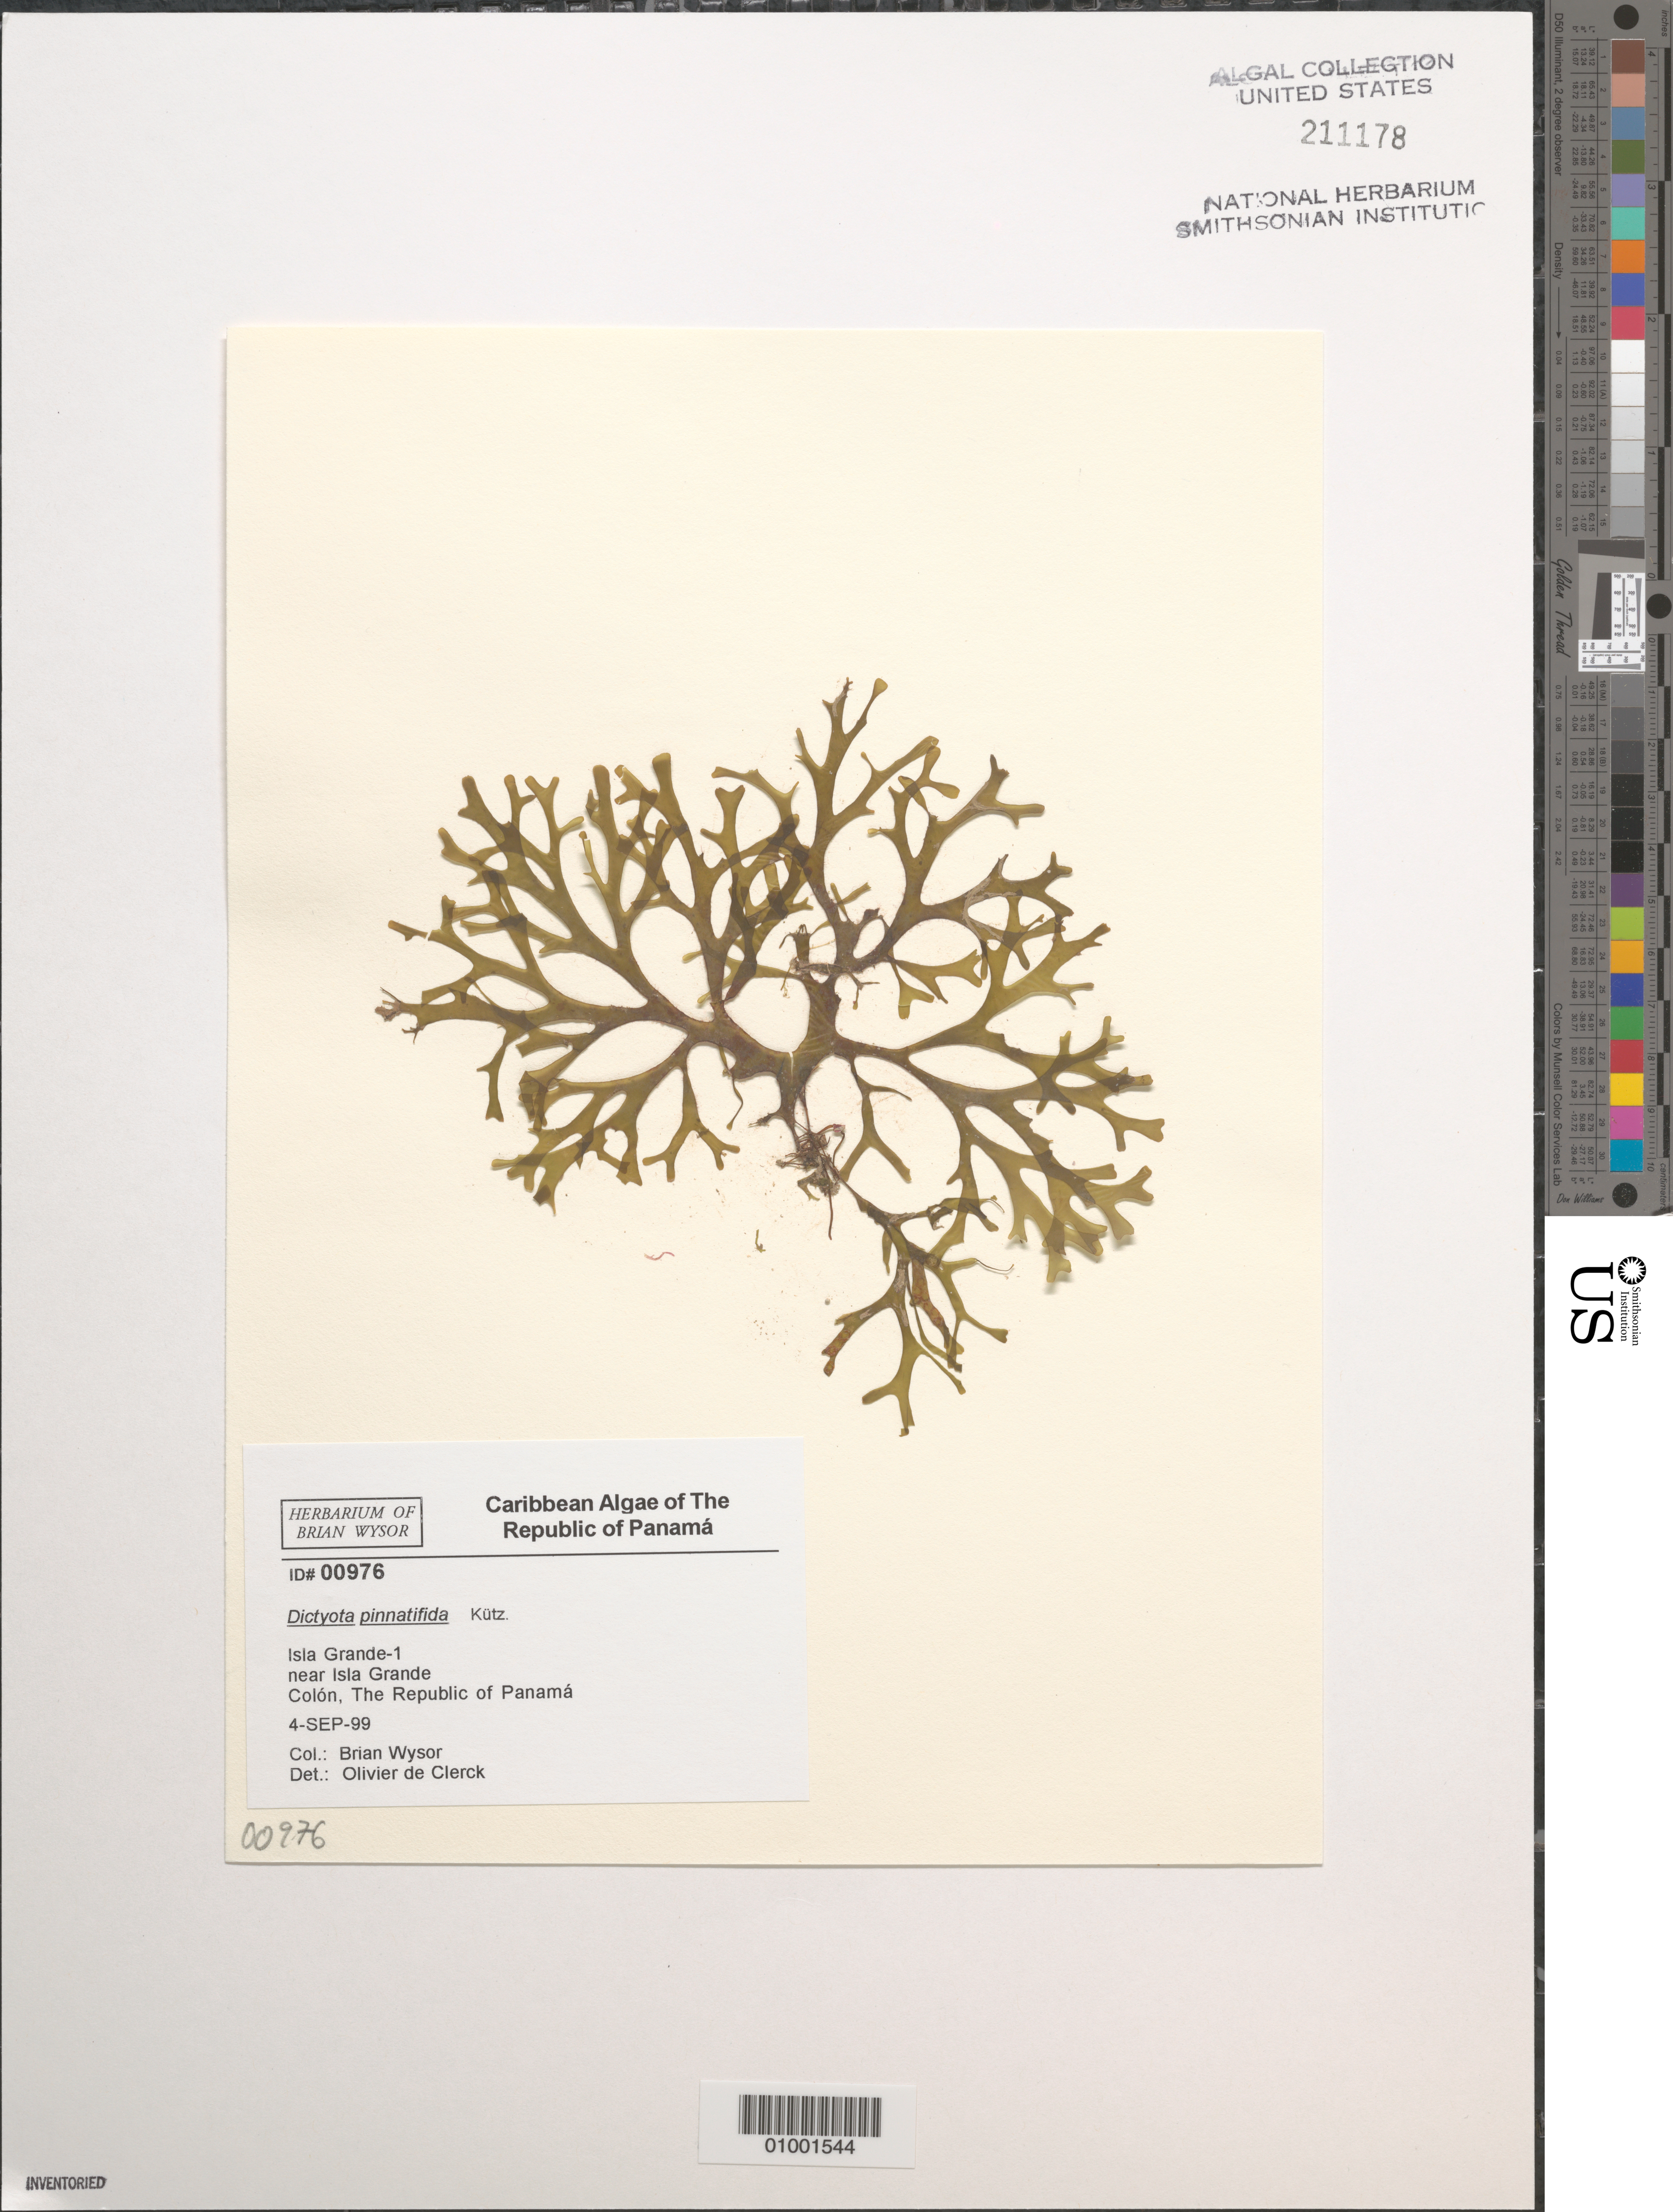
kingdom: Chromista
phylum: Ochrophyta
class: Phaeophyceae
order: Dictyotales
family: Dictyotaceae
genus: Dictyota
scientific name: Dictyota pinnatifida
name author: Kütz.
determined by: De Clerck, Olivier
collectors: B. Wysor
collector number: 00976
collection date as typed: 04 Sep 1999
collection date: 1999-09-04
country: Panama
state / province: Colón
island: Grande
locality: Near Isla Grande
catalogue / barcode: US 211178